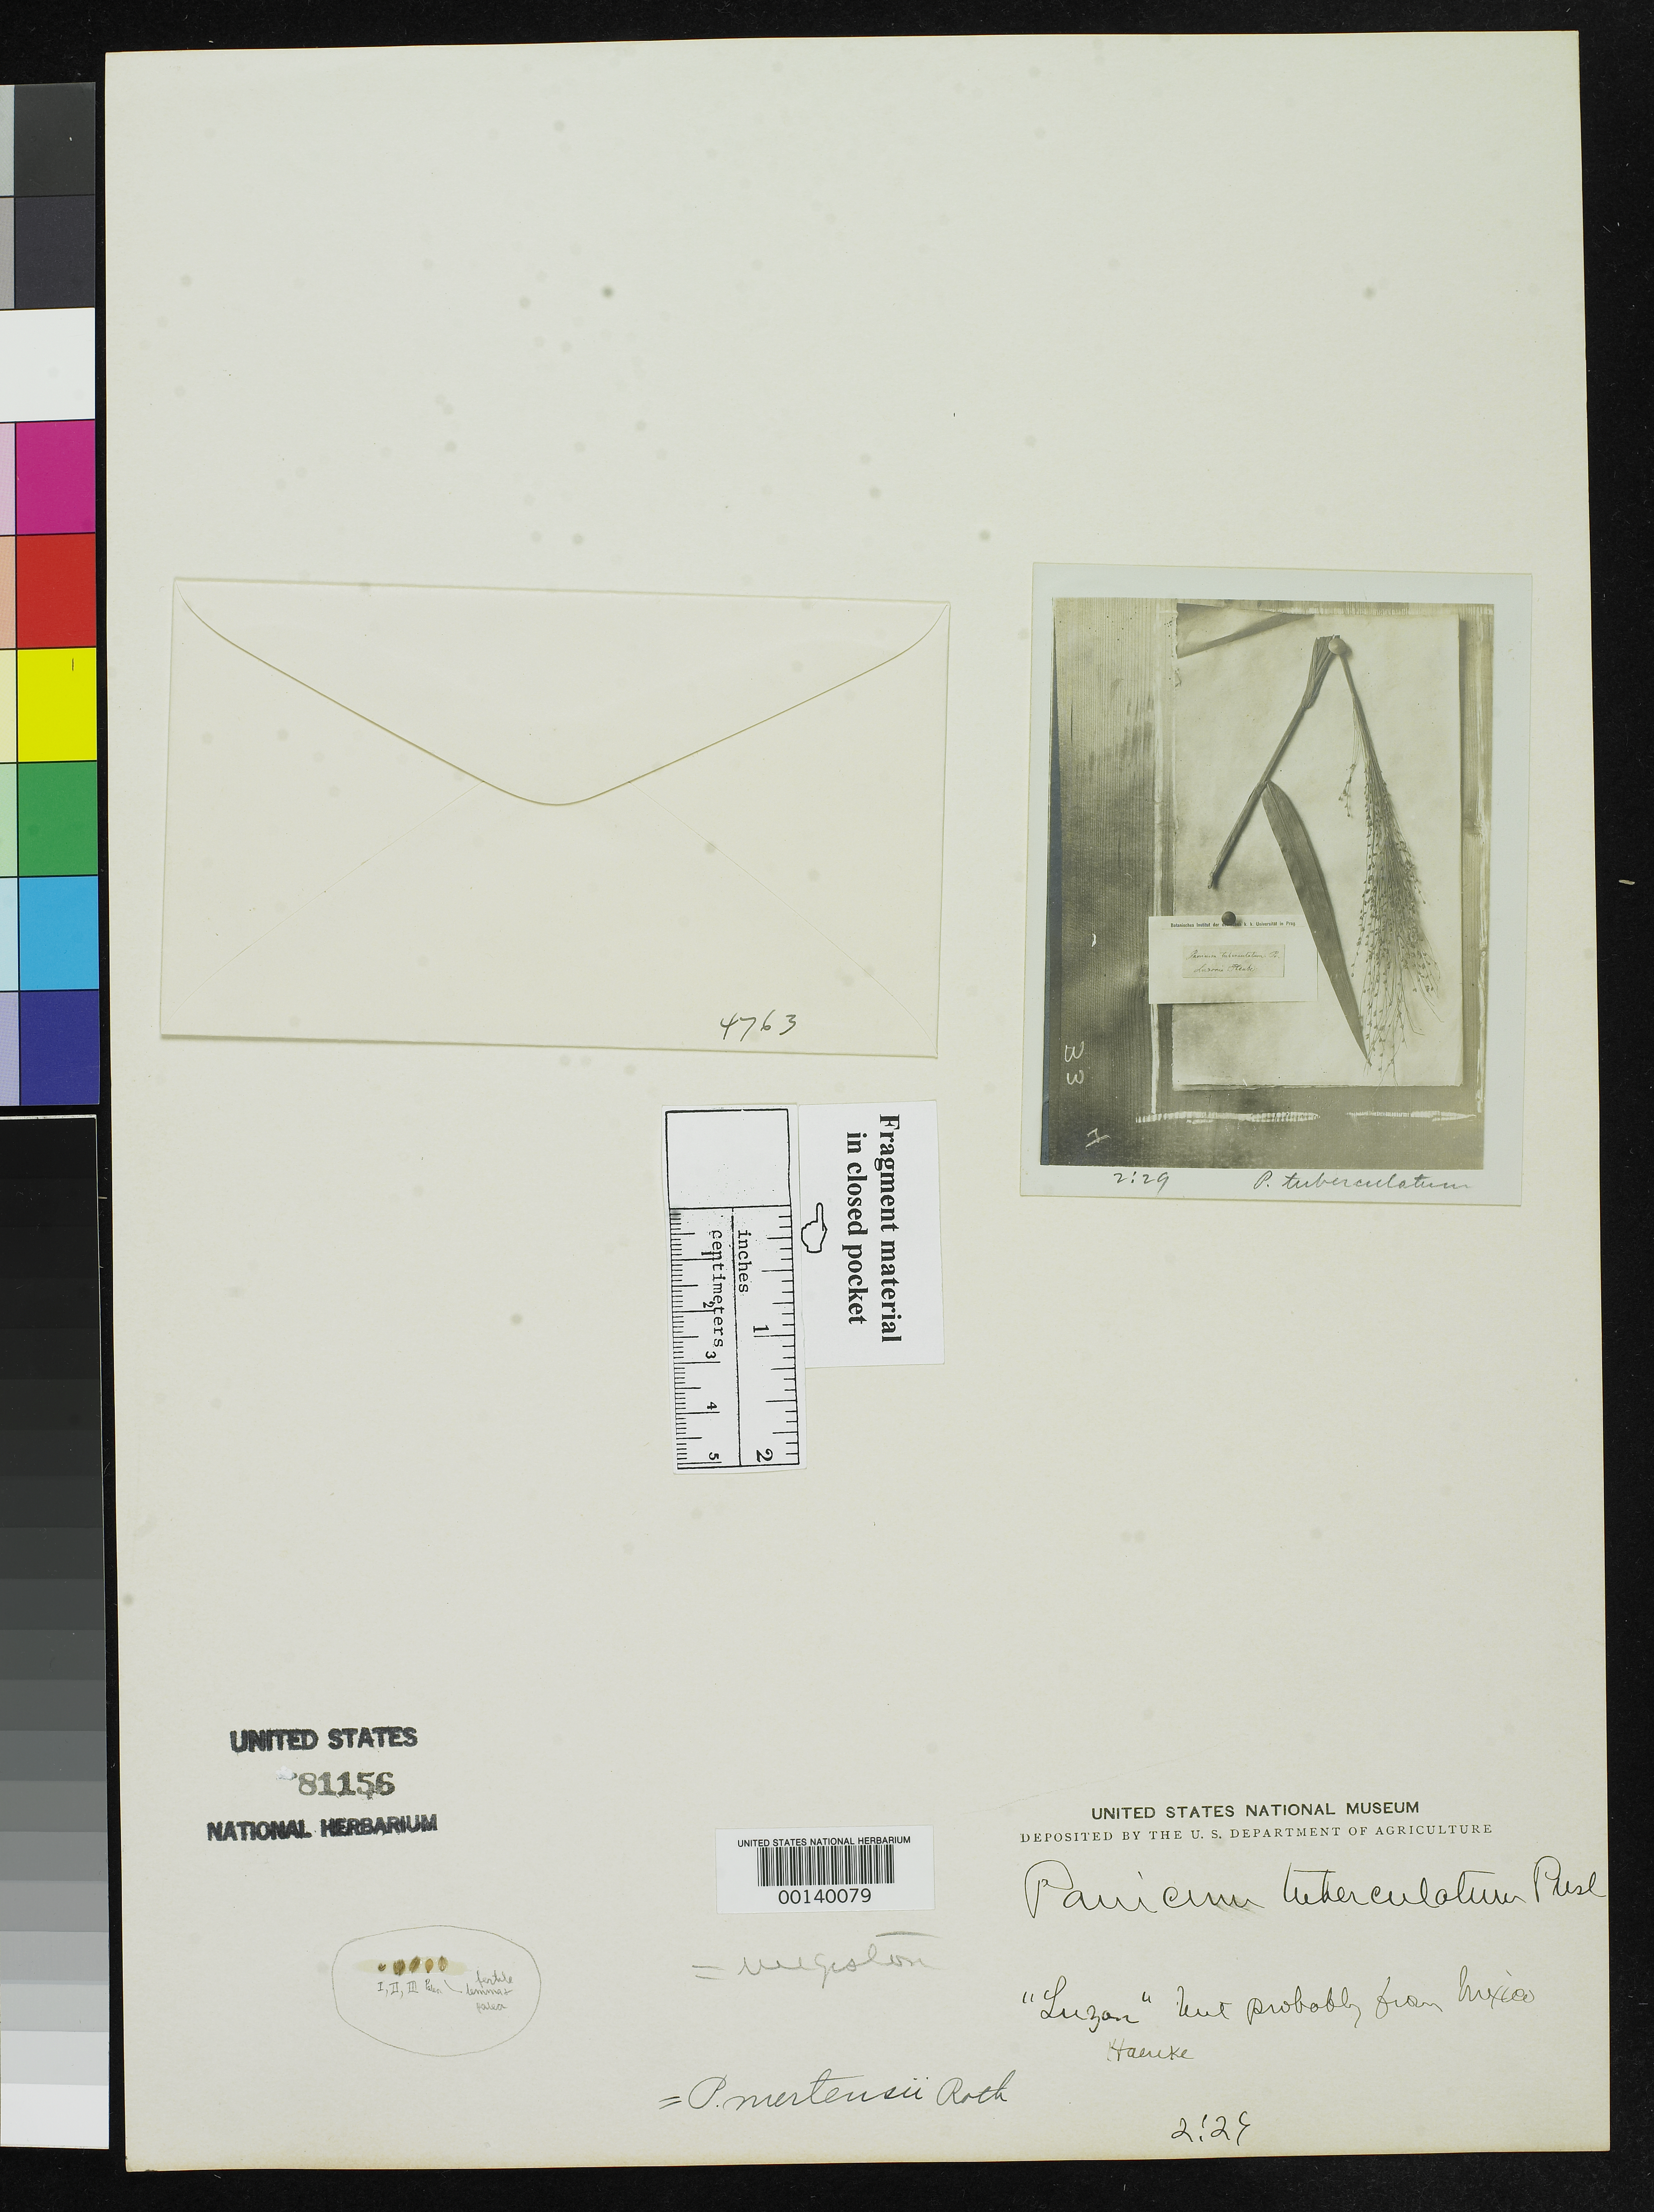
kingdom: Plantae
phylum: Tracheophyta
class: Liliopsida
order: Poales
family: Poaceae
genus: Panicum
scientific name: Panicum tuberculatum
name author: J. Presl in C. Presl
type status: Type Fragment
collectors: T. P. X. Haenke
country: Philippines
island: Luzon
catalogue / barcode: US 81156